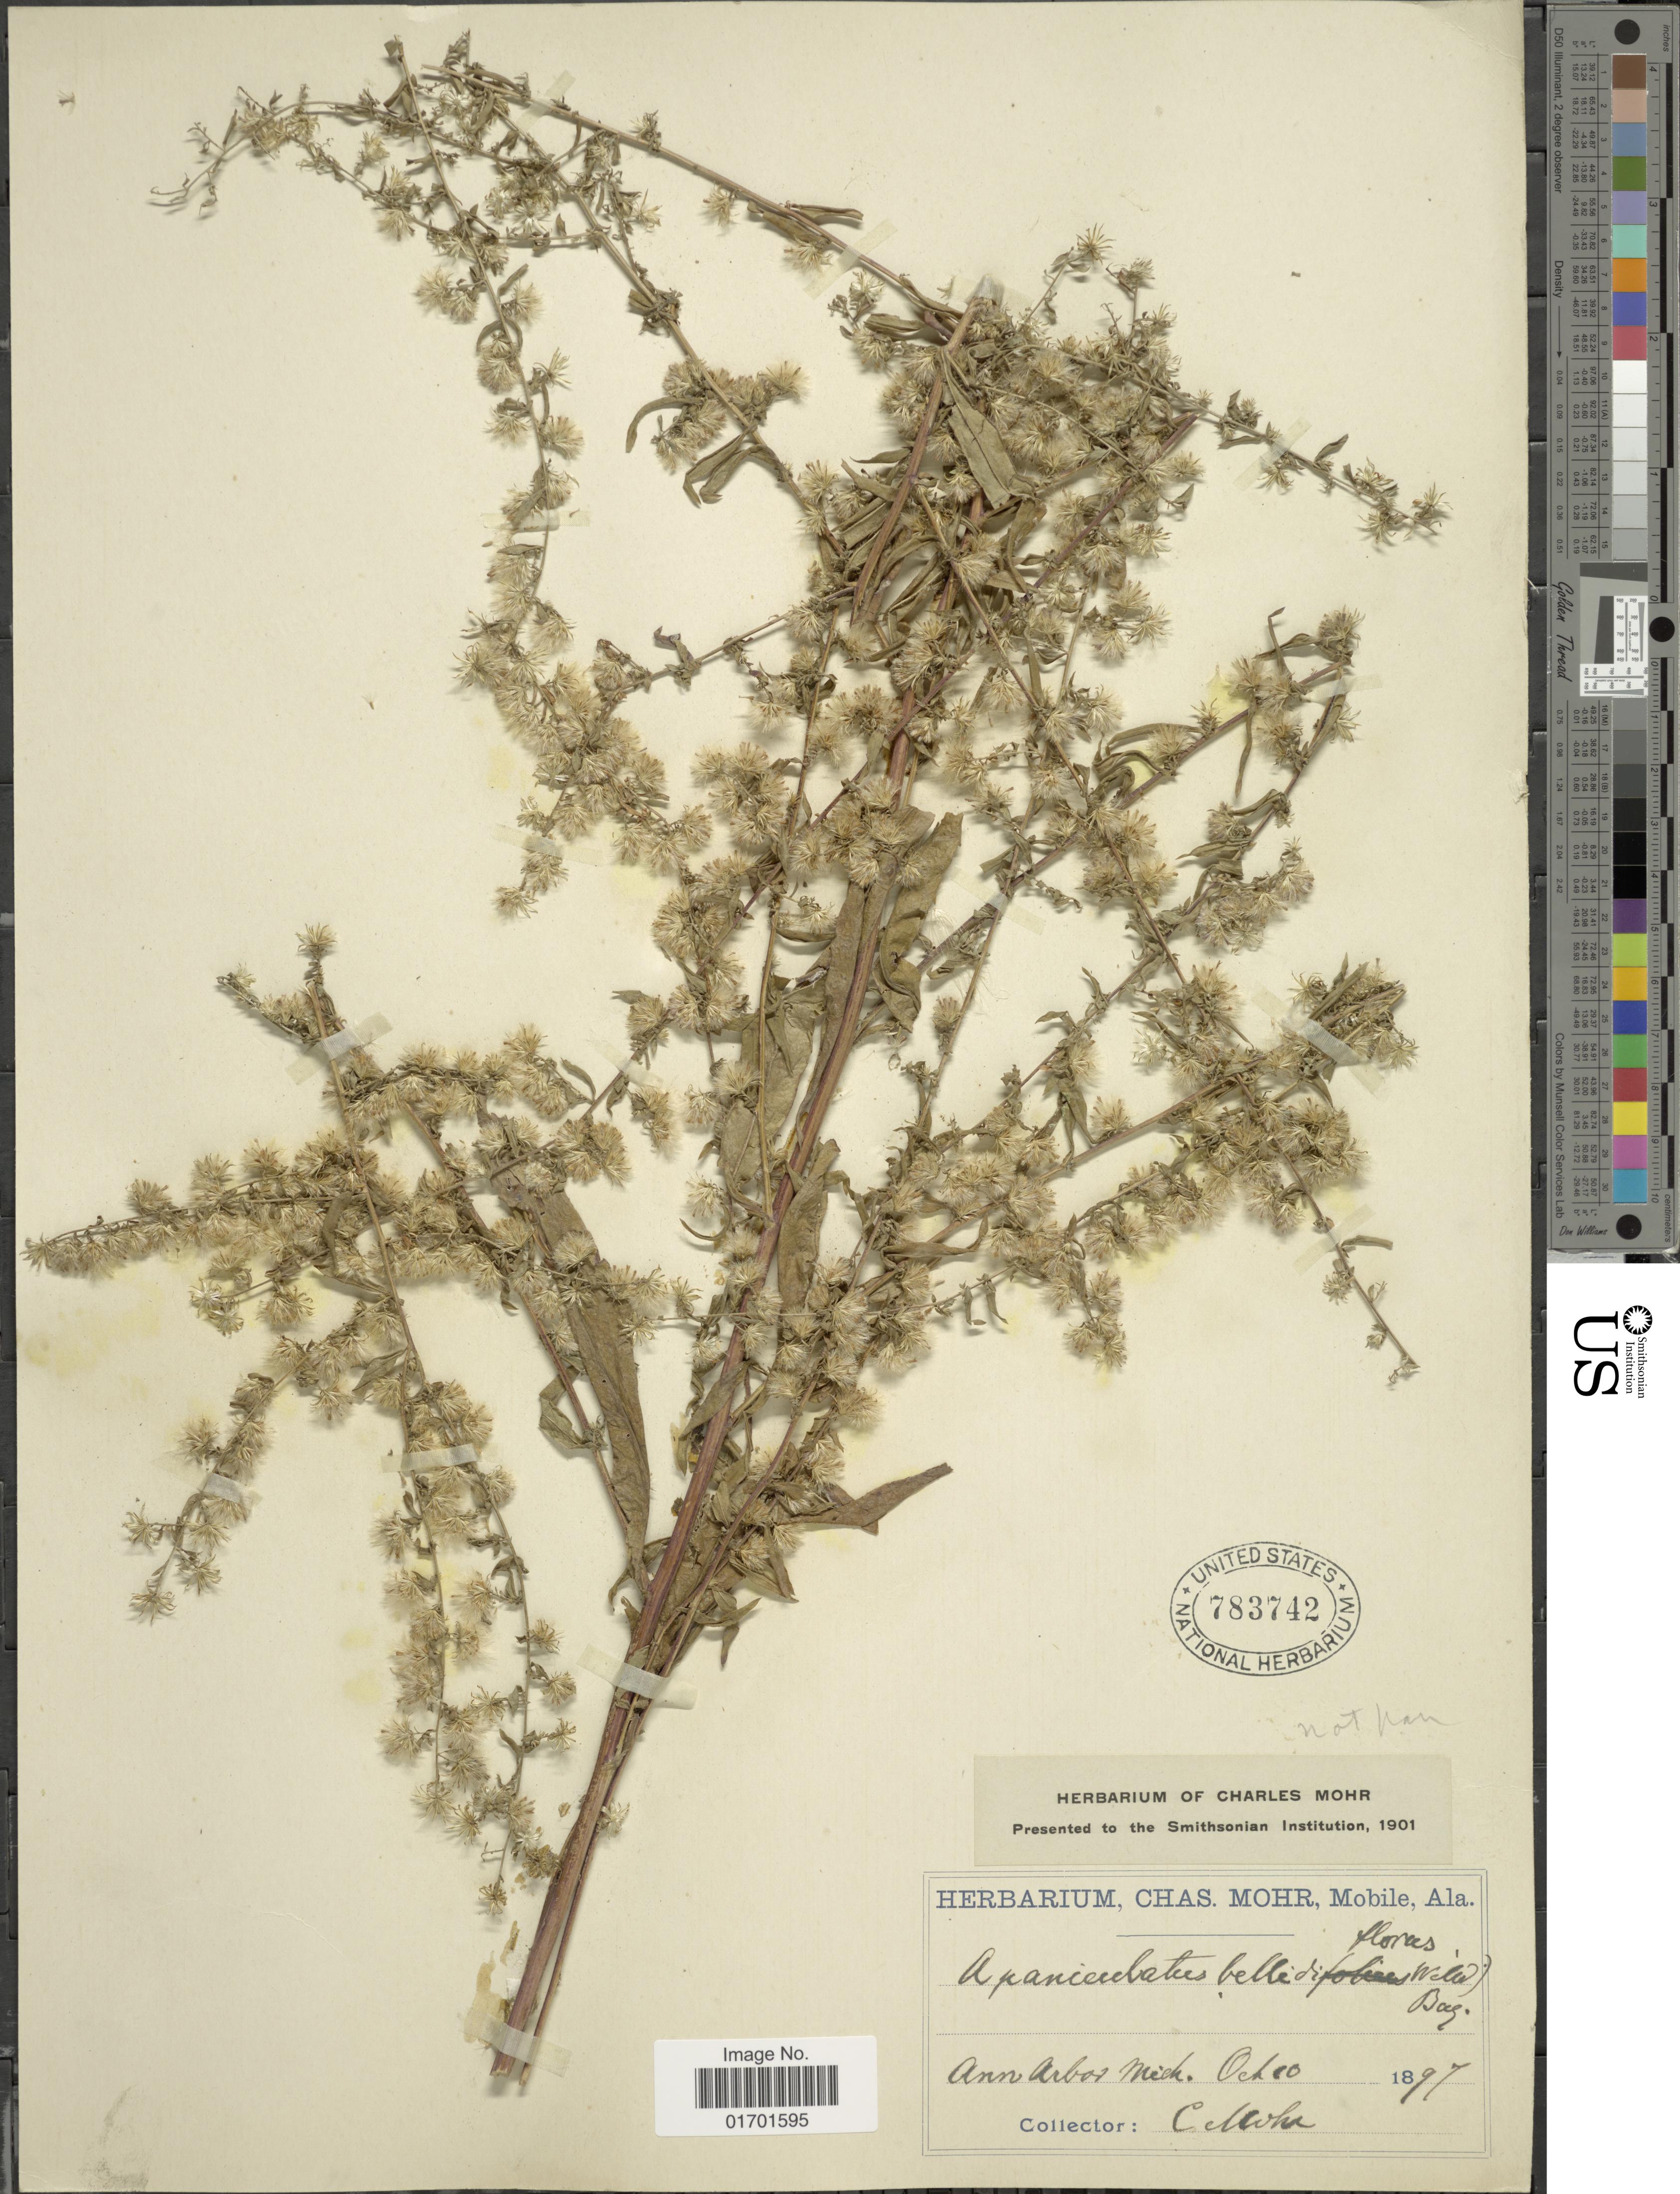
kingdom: Plantae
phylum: Tracheophyta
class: Magnoliopsida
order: Asterales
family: Asteraceae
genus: Symphyotrichum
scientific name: Symphyotrichum lanceolatum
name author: (Willd.) G.L. Nesom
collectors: C. T. Mohr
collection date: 1897-10-10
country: United States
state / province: Michigan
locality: Ann arbor.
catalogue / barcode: US 783742